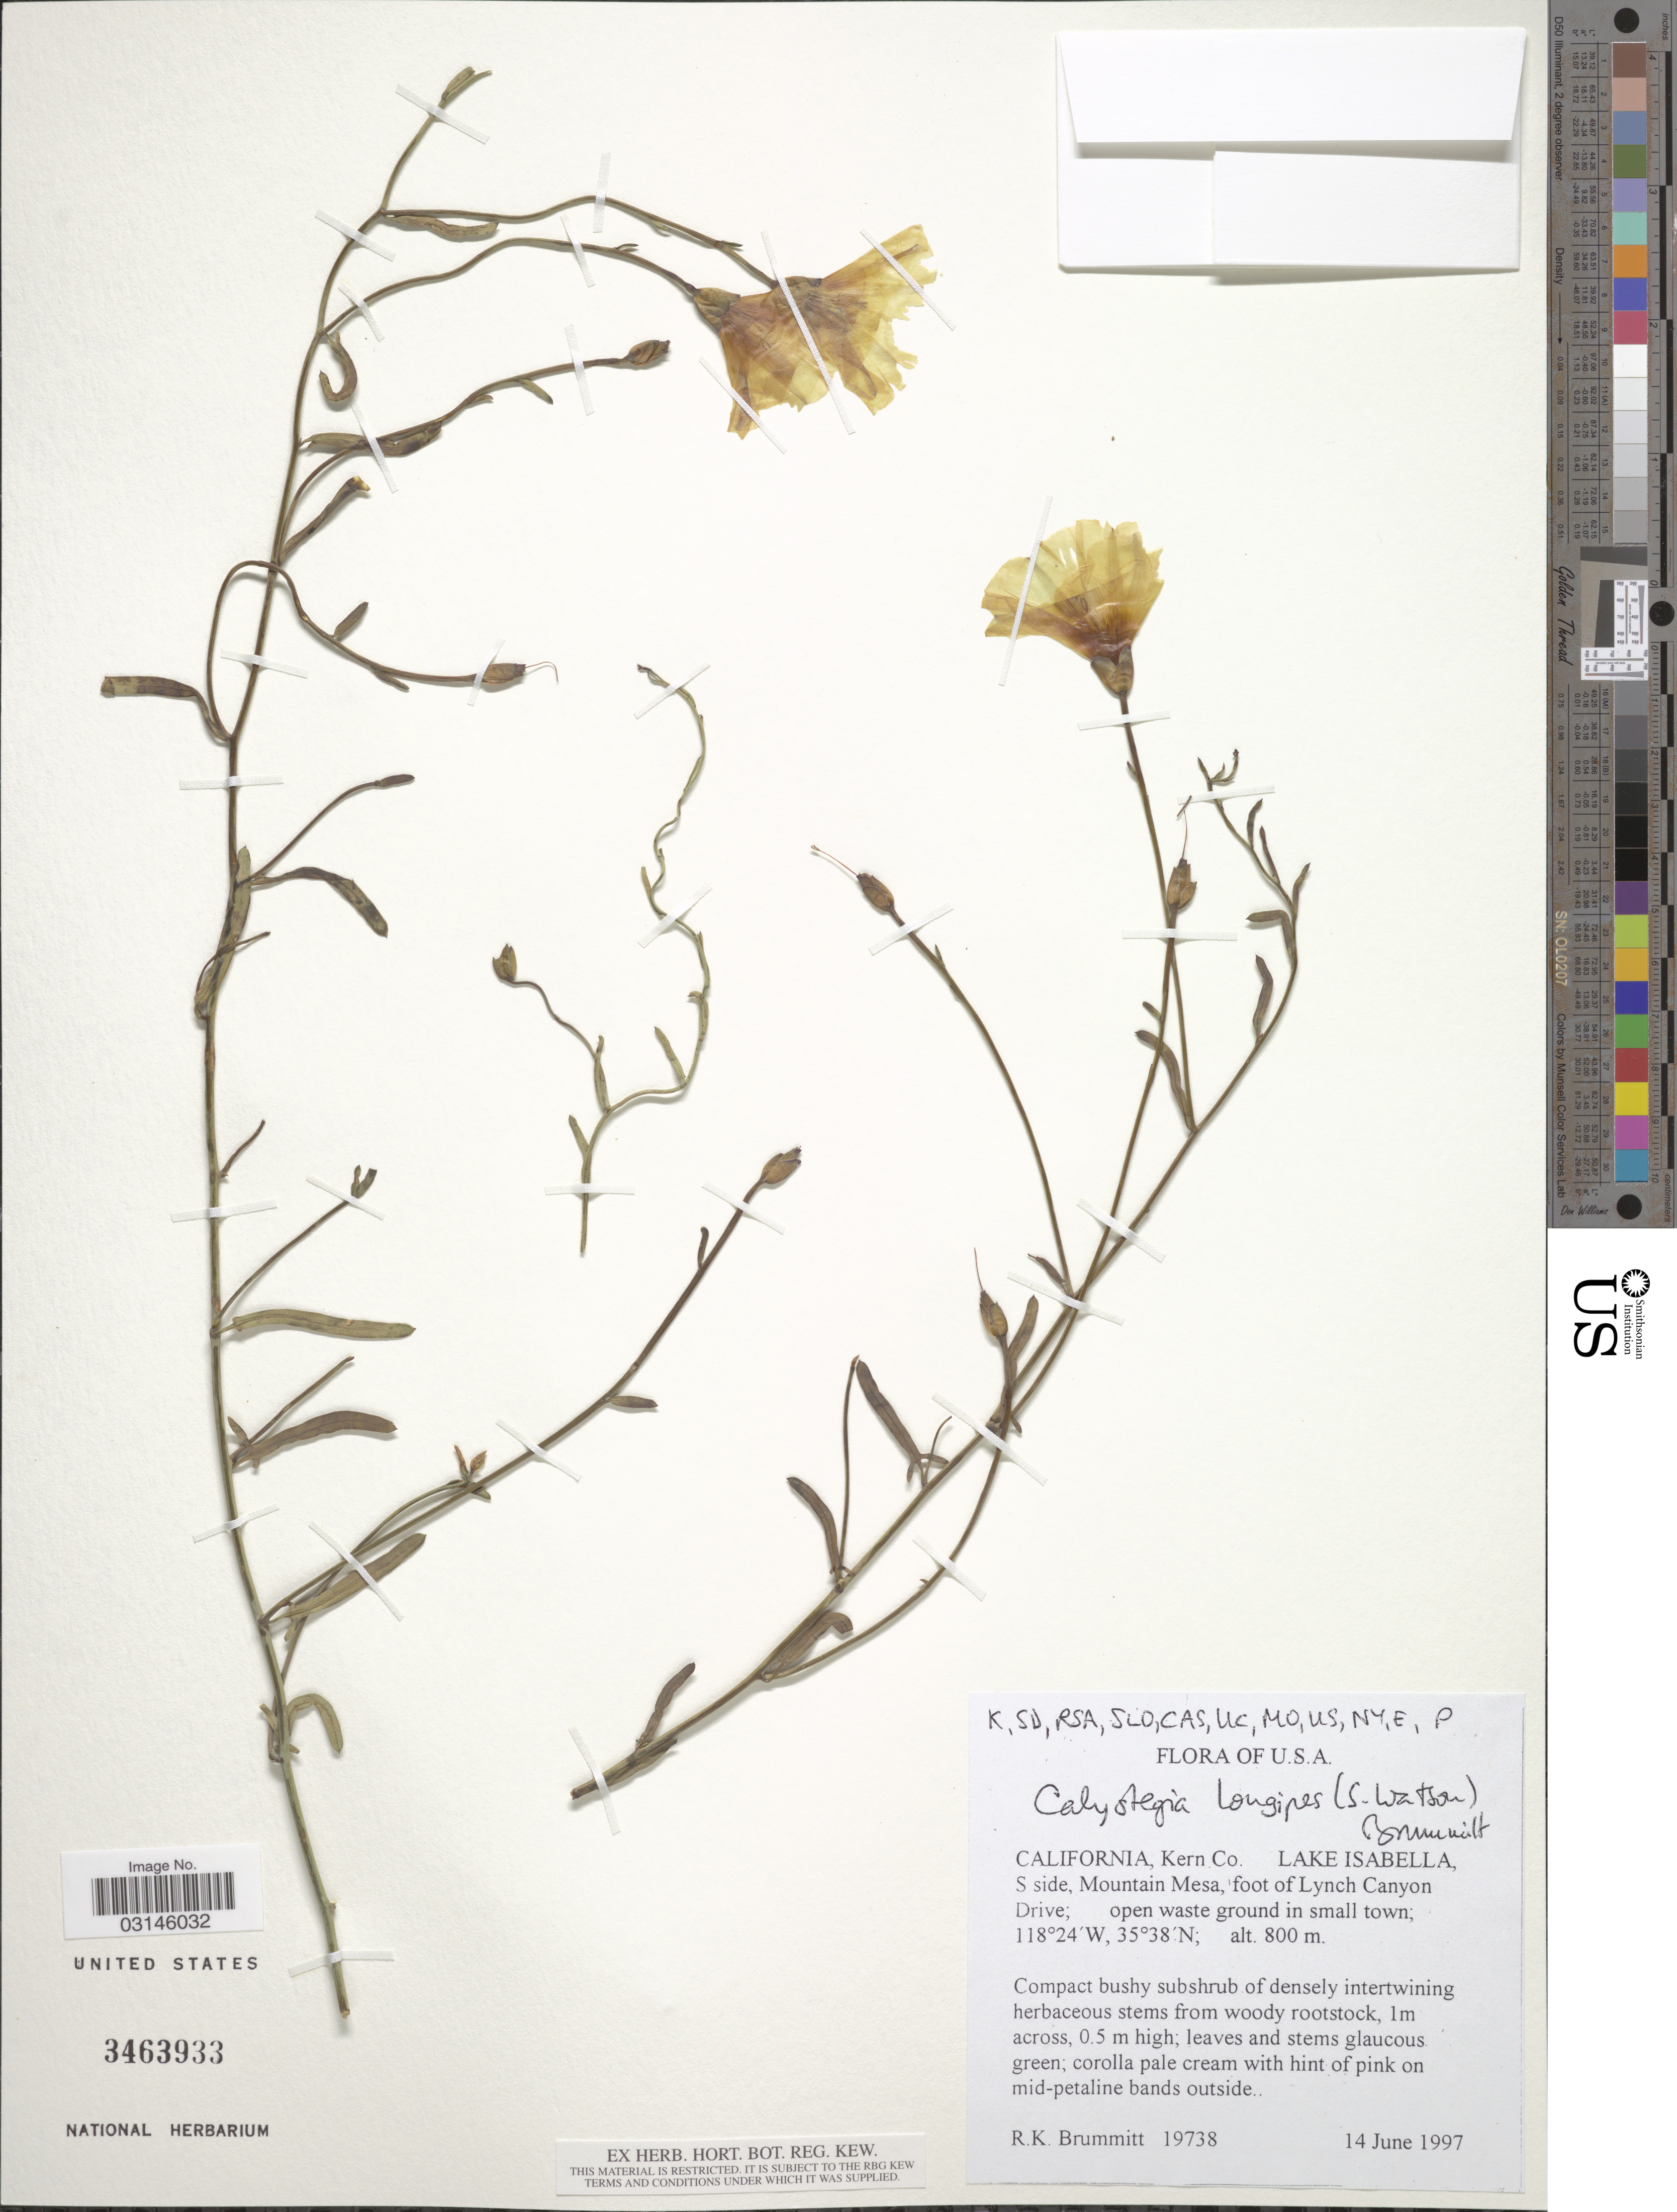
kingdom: Plantae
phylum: Tracheophyta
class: Magnoliopsida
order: Solanales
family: Convolvulaceae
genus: Calystegia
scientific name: Calystegia longipes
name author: (S. Watson) Brummitt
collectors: R. K. Brummitt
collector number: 19738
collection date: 1997-06-14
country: United States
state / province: California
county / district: Kern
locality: Kern Co. Lake Isabella, S side, Mountain Mesa, foot of Lynch Canyon Drive.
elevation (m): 800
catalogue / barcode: US 3463933